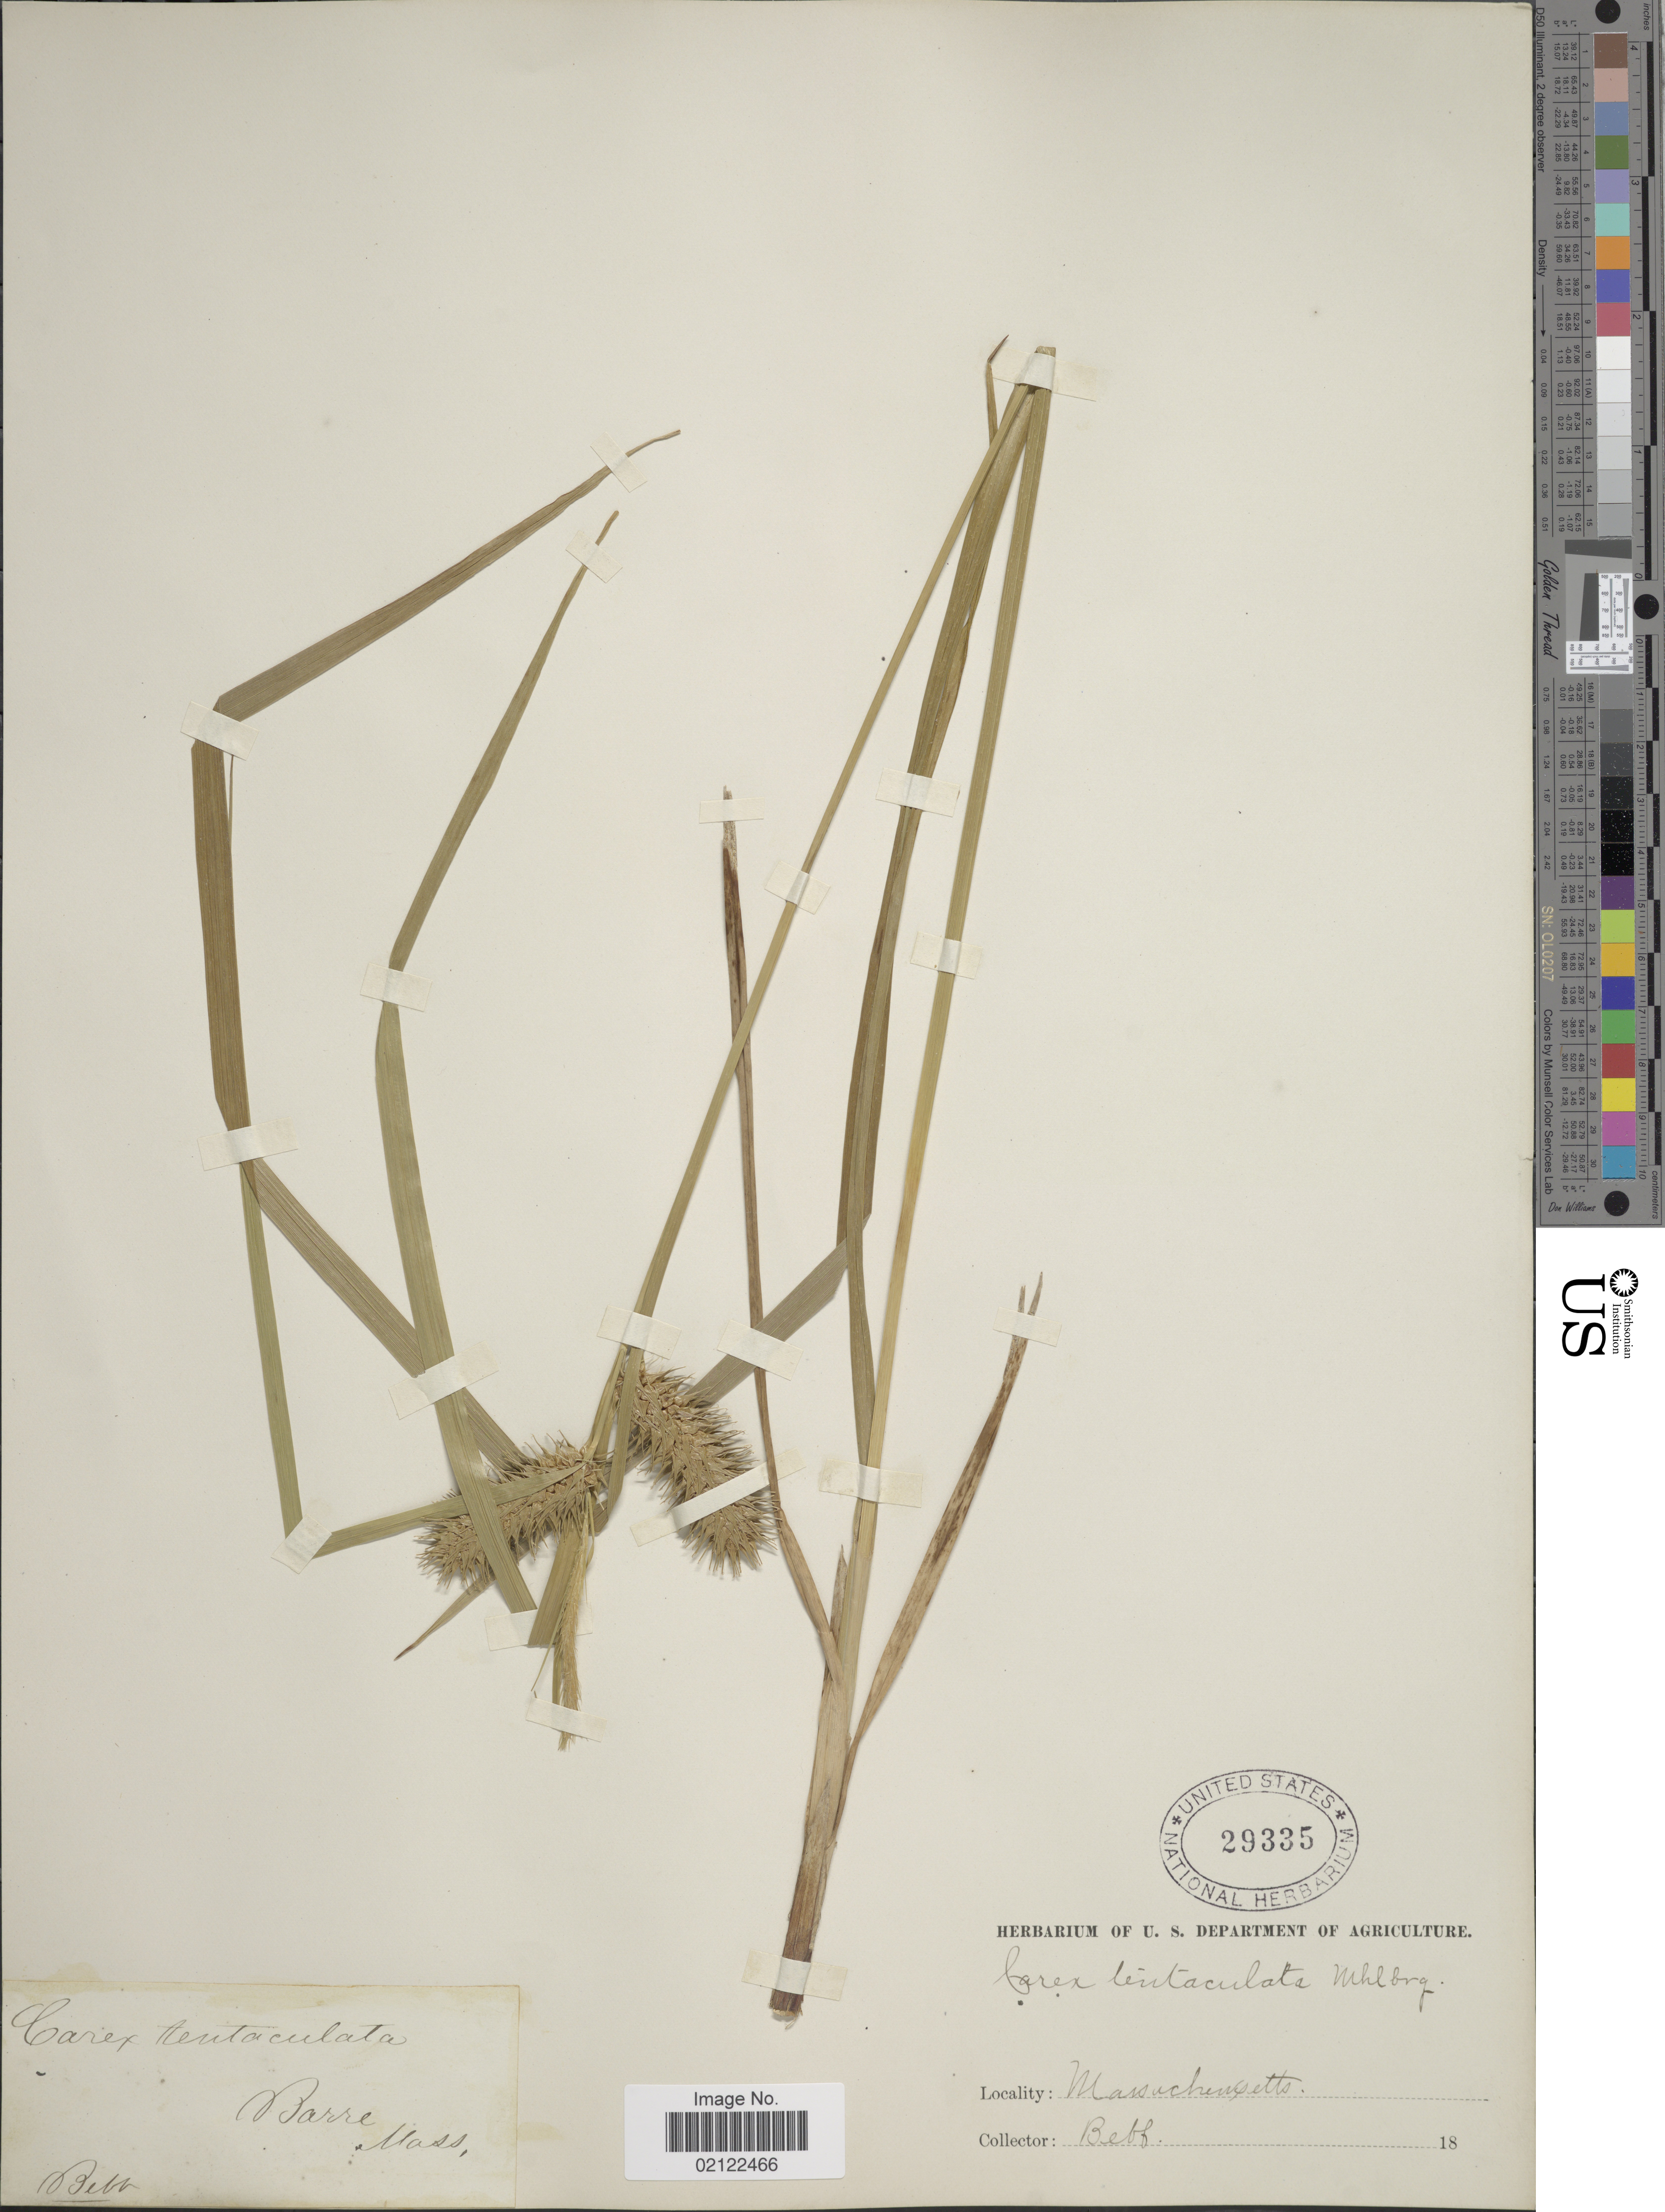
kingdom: Plantae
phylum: Tracheophyta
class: Liliopsida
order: Poales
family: Cyperaceae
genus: Carex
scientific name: Carex lurida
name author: Wahlenb.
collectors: -. Bebb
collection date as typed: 18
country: United States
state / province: Massachusetts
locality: Barre, Mass.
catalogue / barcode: US 29335